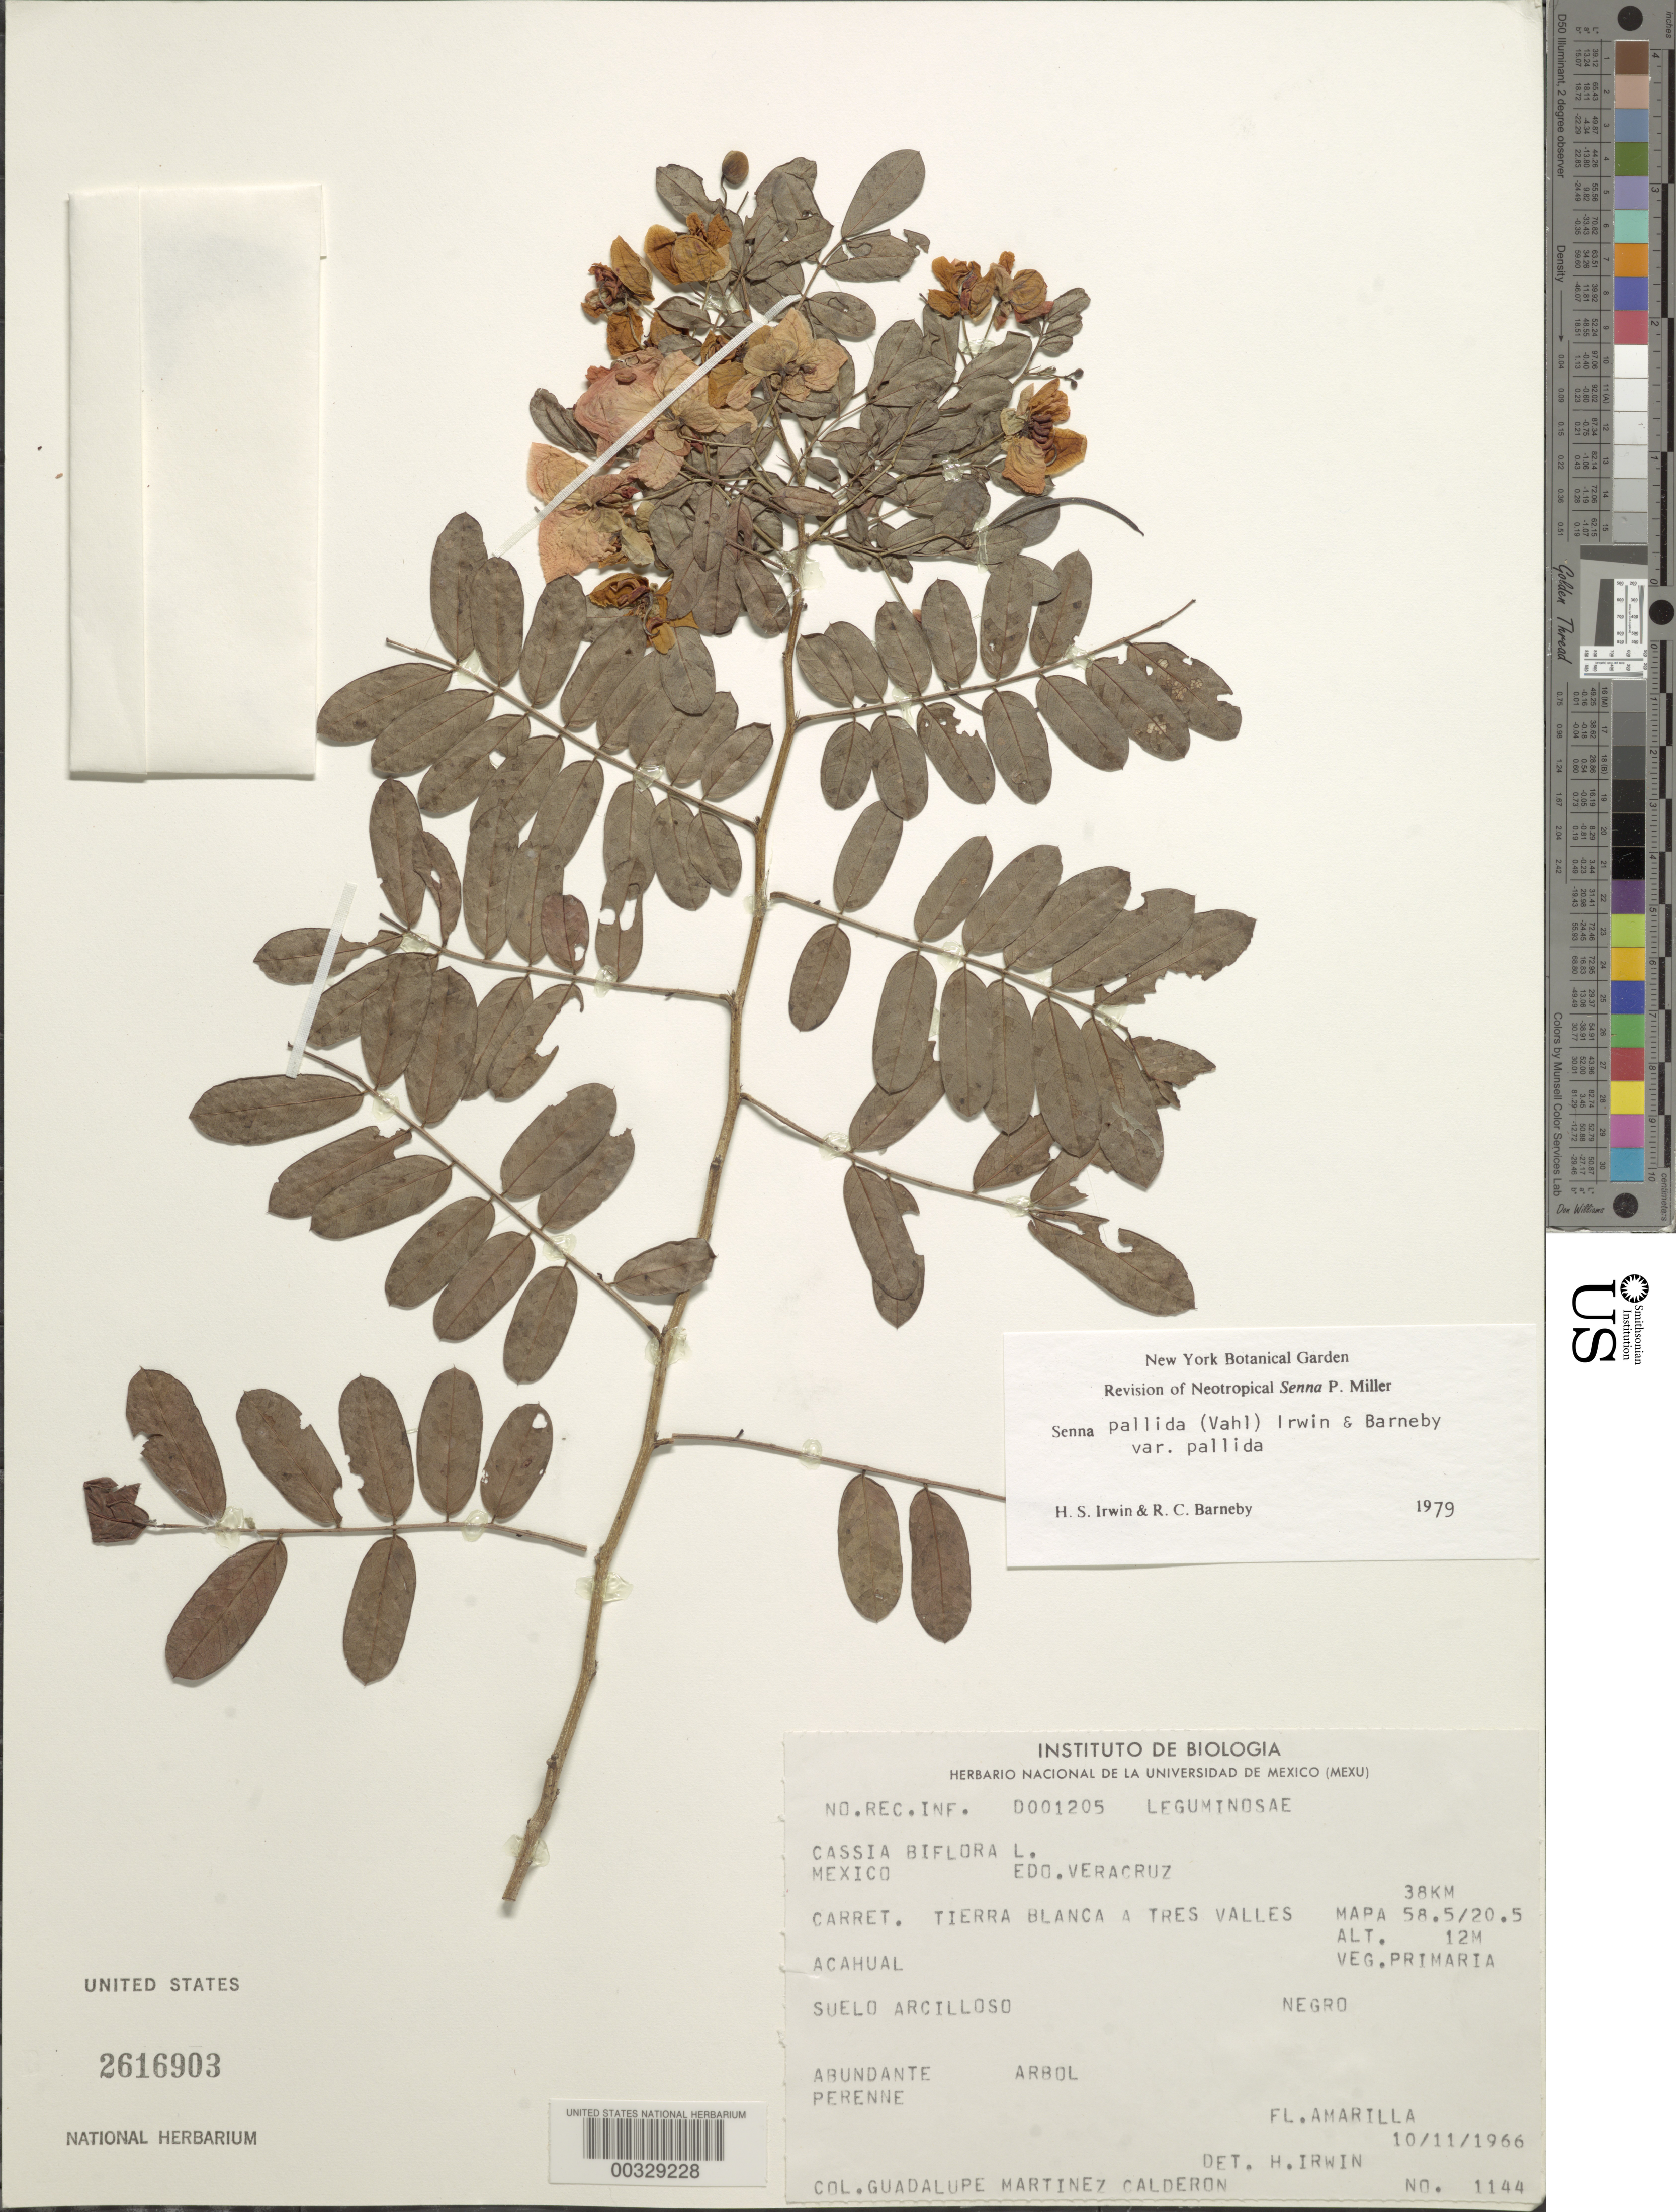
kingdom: Plantae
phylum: Tracheophyta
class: Magnoliopsida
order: Fabales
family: Fabaceae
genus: Senna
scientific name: Senna pallida var. pallida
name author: (Vahl) H.S. Irwin & Barneby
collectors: G. Martínez Calderón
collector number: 1144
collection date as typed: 10 Nov 1966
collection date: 1966-11-10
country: Mexico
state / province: Veracruz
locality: Road tierra blanca and tres valles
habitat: Clay ground; primary vegetation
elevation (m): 12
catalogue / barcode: US 2616903